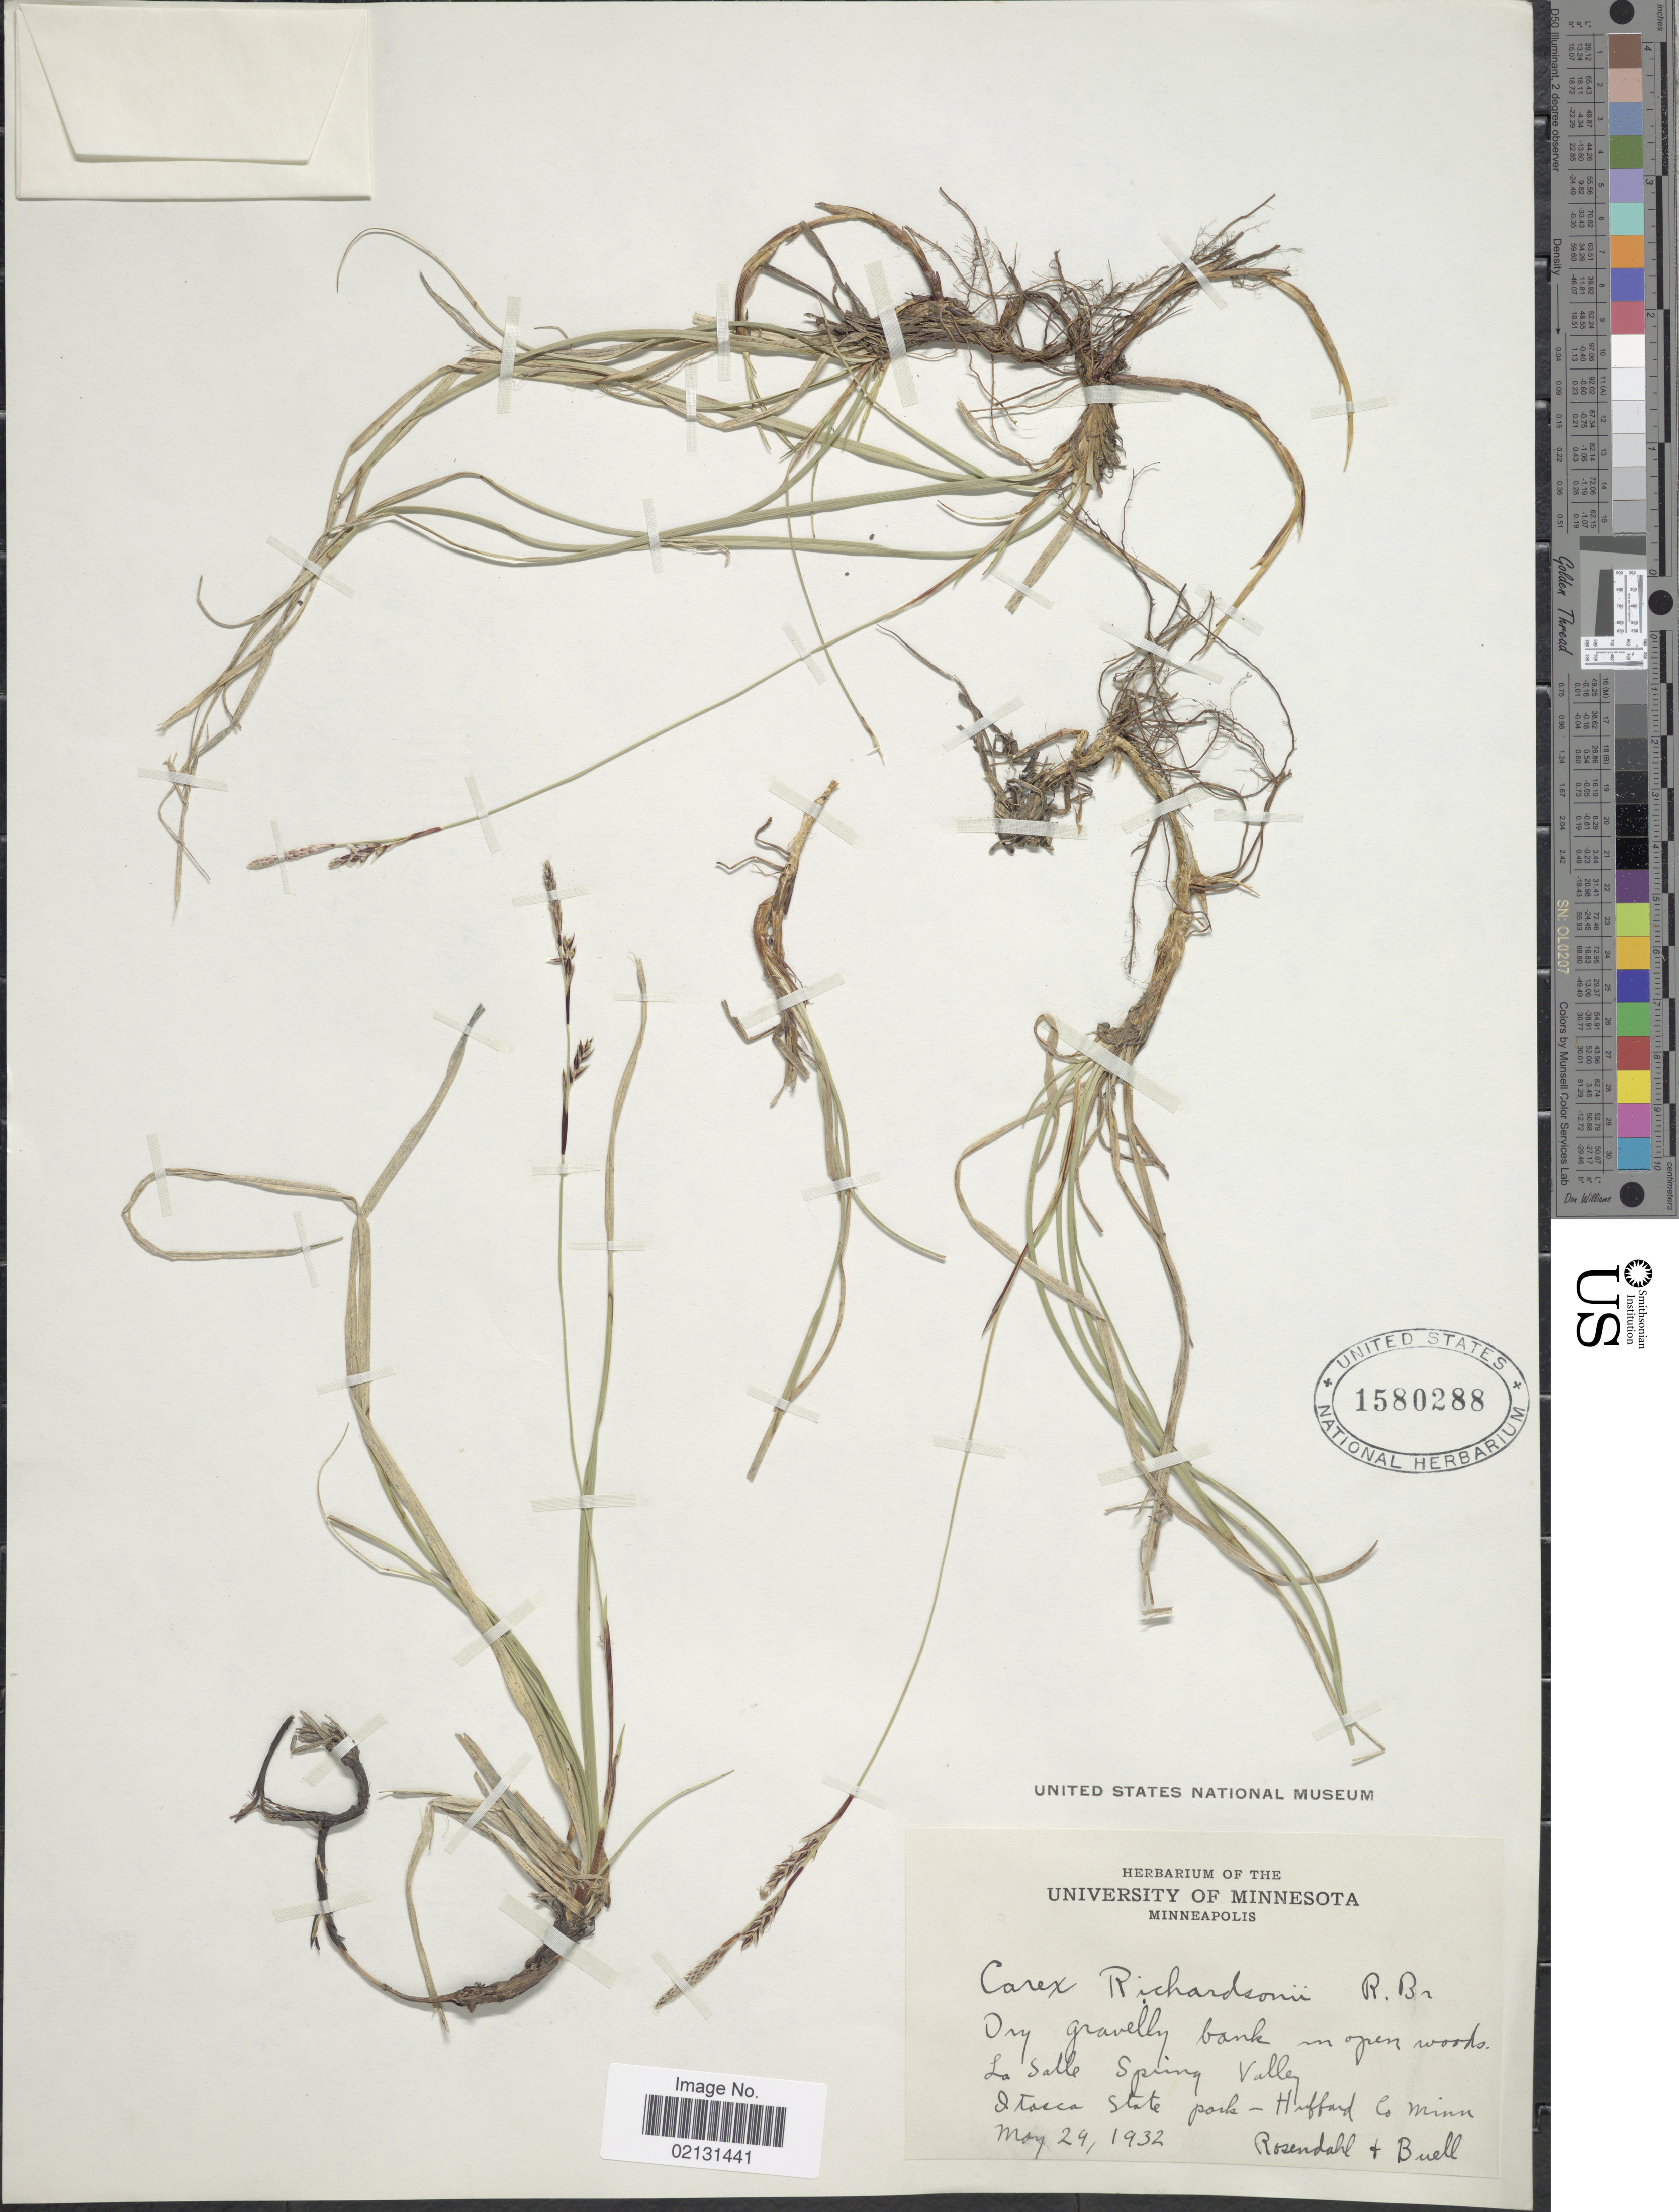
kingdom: Plantae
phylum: Tracheophyta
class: Liliopsida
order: Poales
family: Cyperaceae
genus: Carex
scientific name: Carex richardsonii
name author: R. Br.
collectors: Rosendahl & Buell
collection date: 1932-05-29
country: United States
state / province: Minnesota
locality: Bank on open La Salle Spring Valley, Itasca State park-Hufford Co.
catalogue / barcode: US 1580288